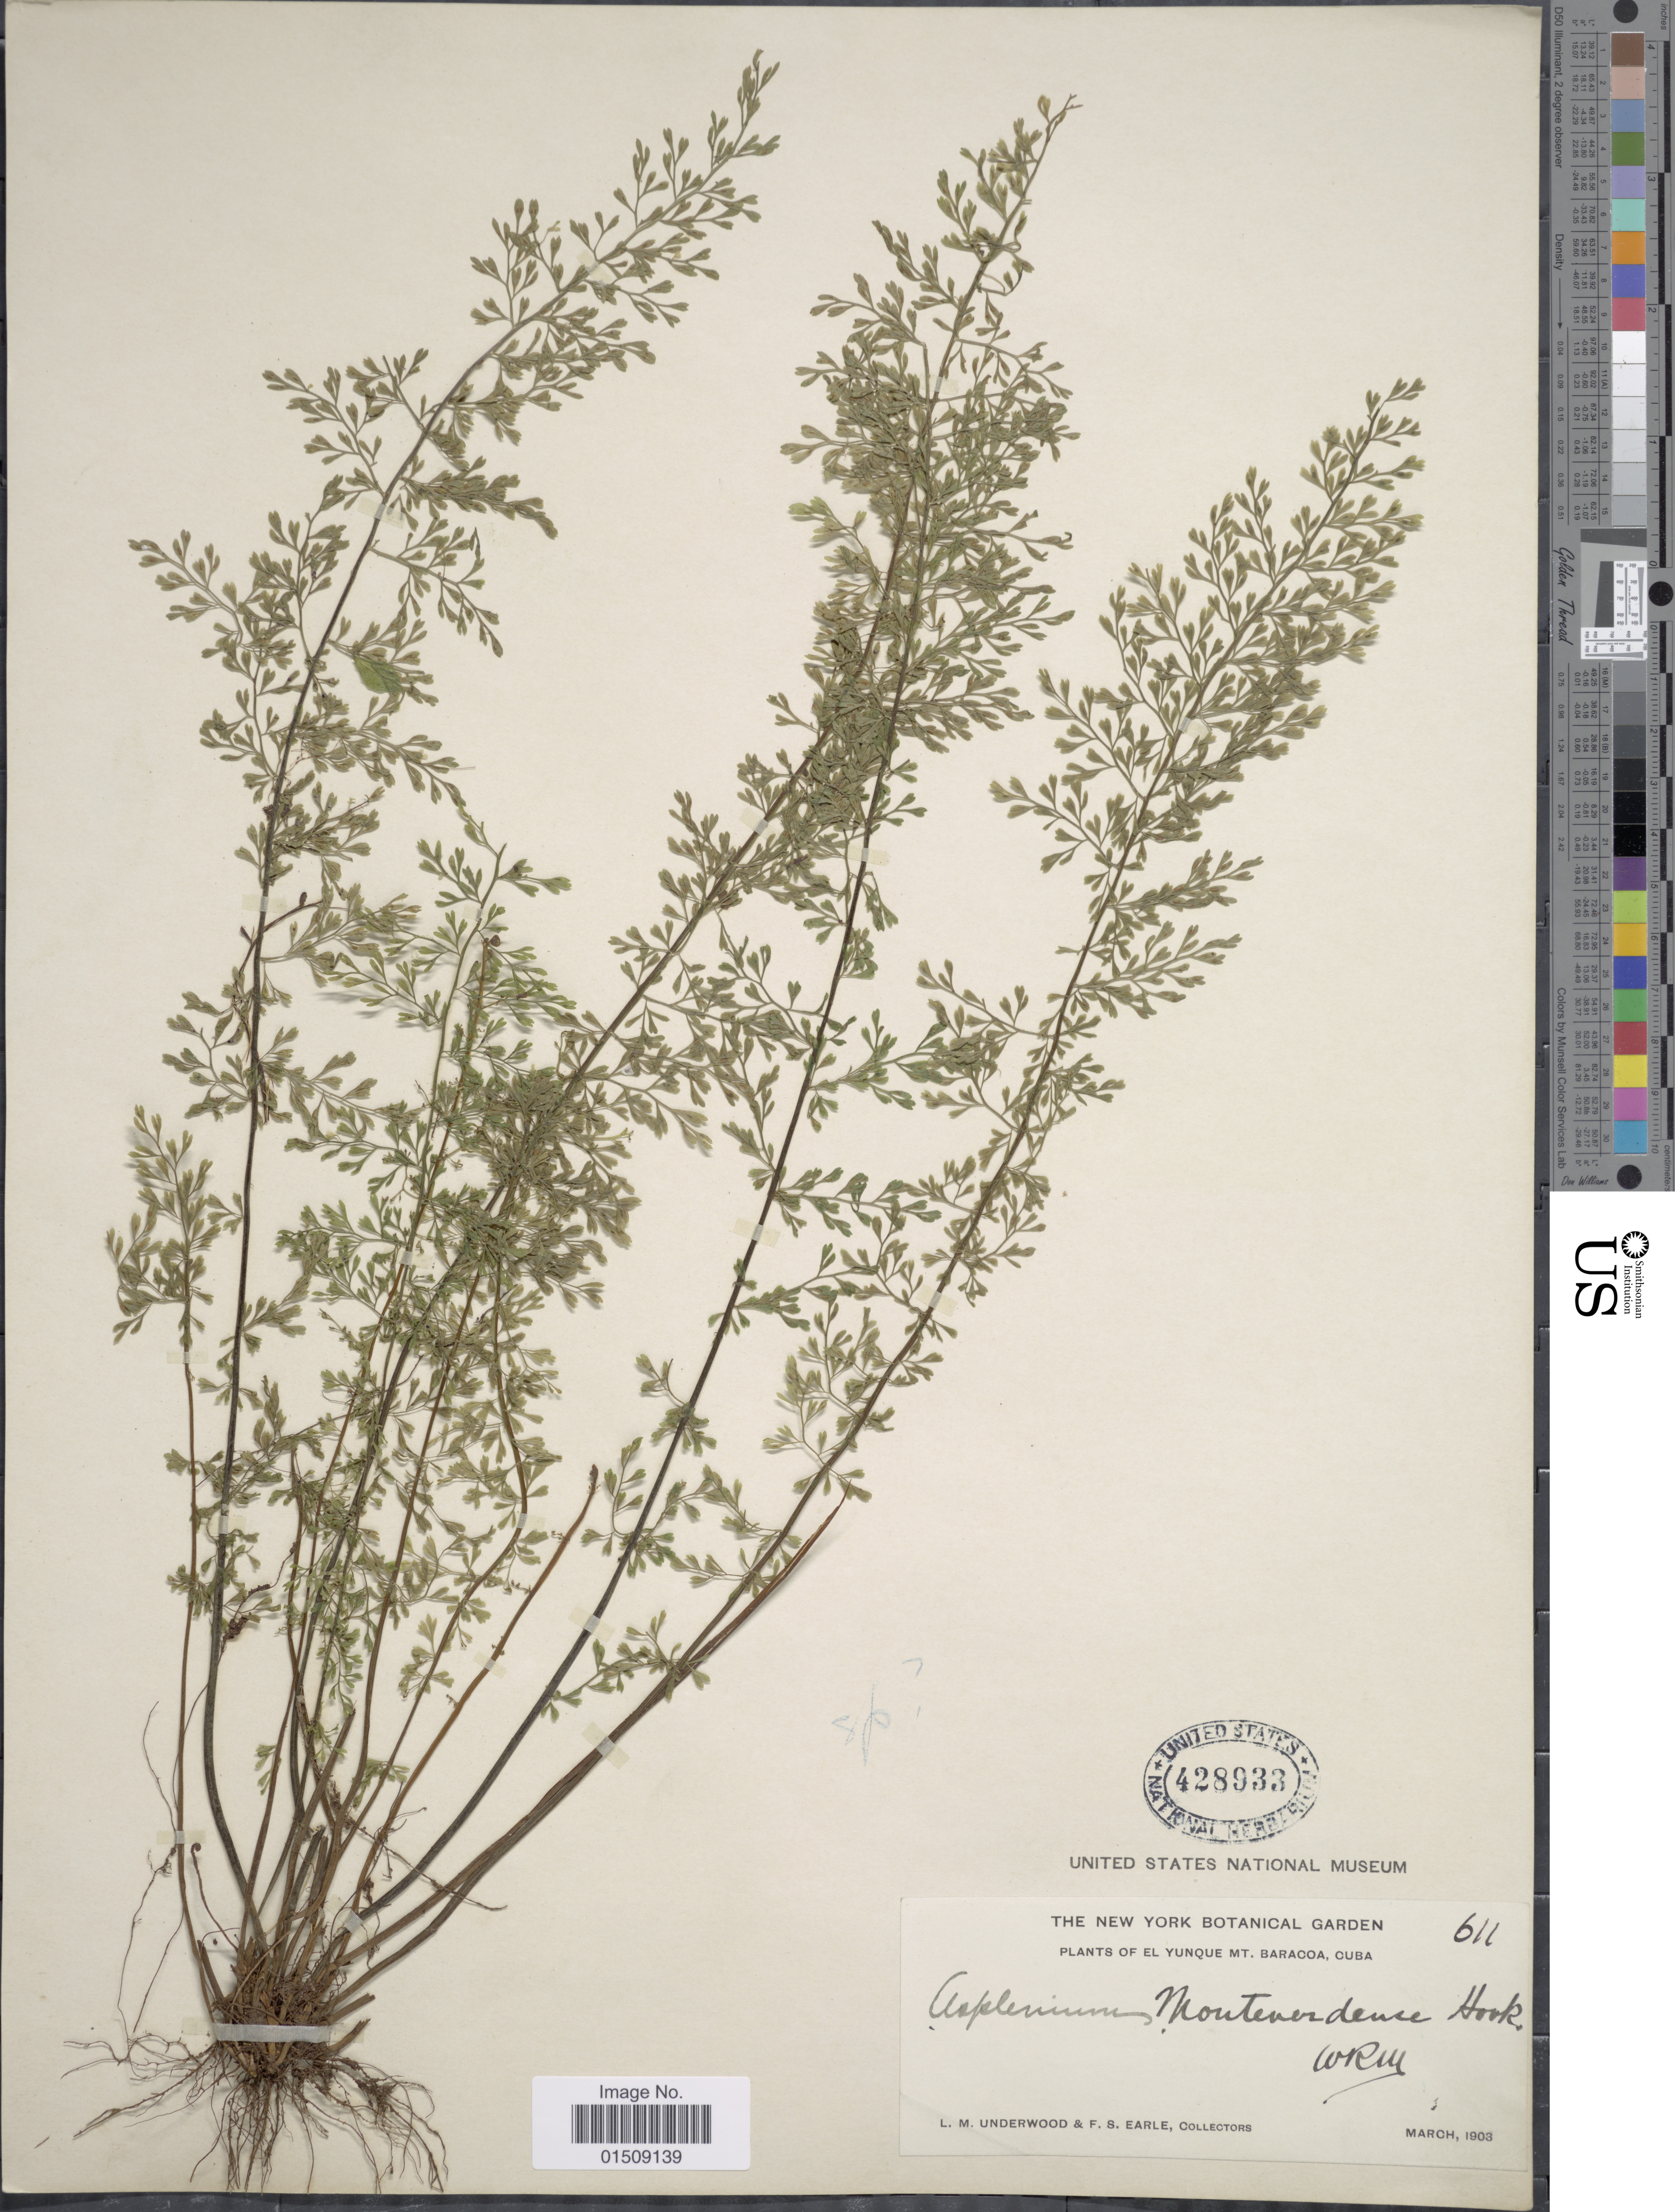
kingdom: Plantae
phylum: Tracheophyta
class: Polypodiopsida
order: Polypodiales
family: Aspleniaceae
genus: Asplenium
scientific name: Asplenium myriophyllum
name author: (Sw.) C. Presl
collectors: L. M. Underwood & F. S. Earle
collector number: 611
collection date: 1903-03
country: Cuba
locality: El Yunque Mt. Baracoa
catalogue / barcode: US 428933